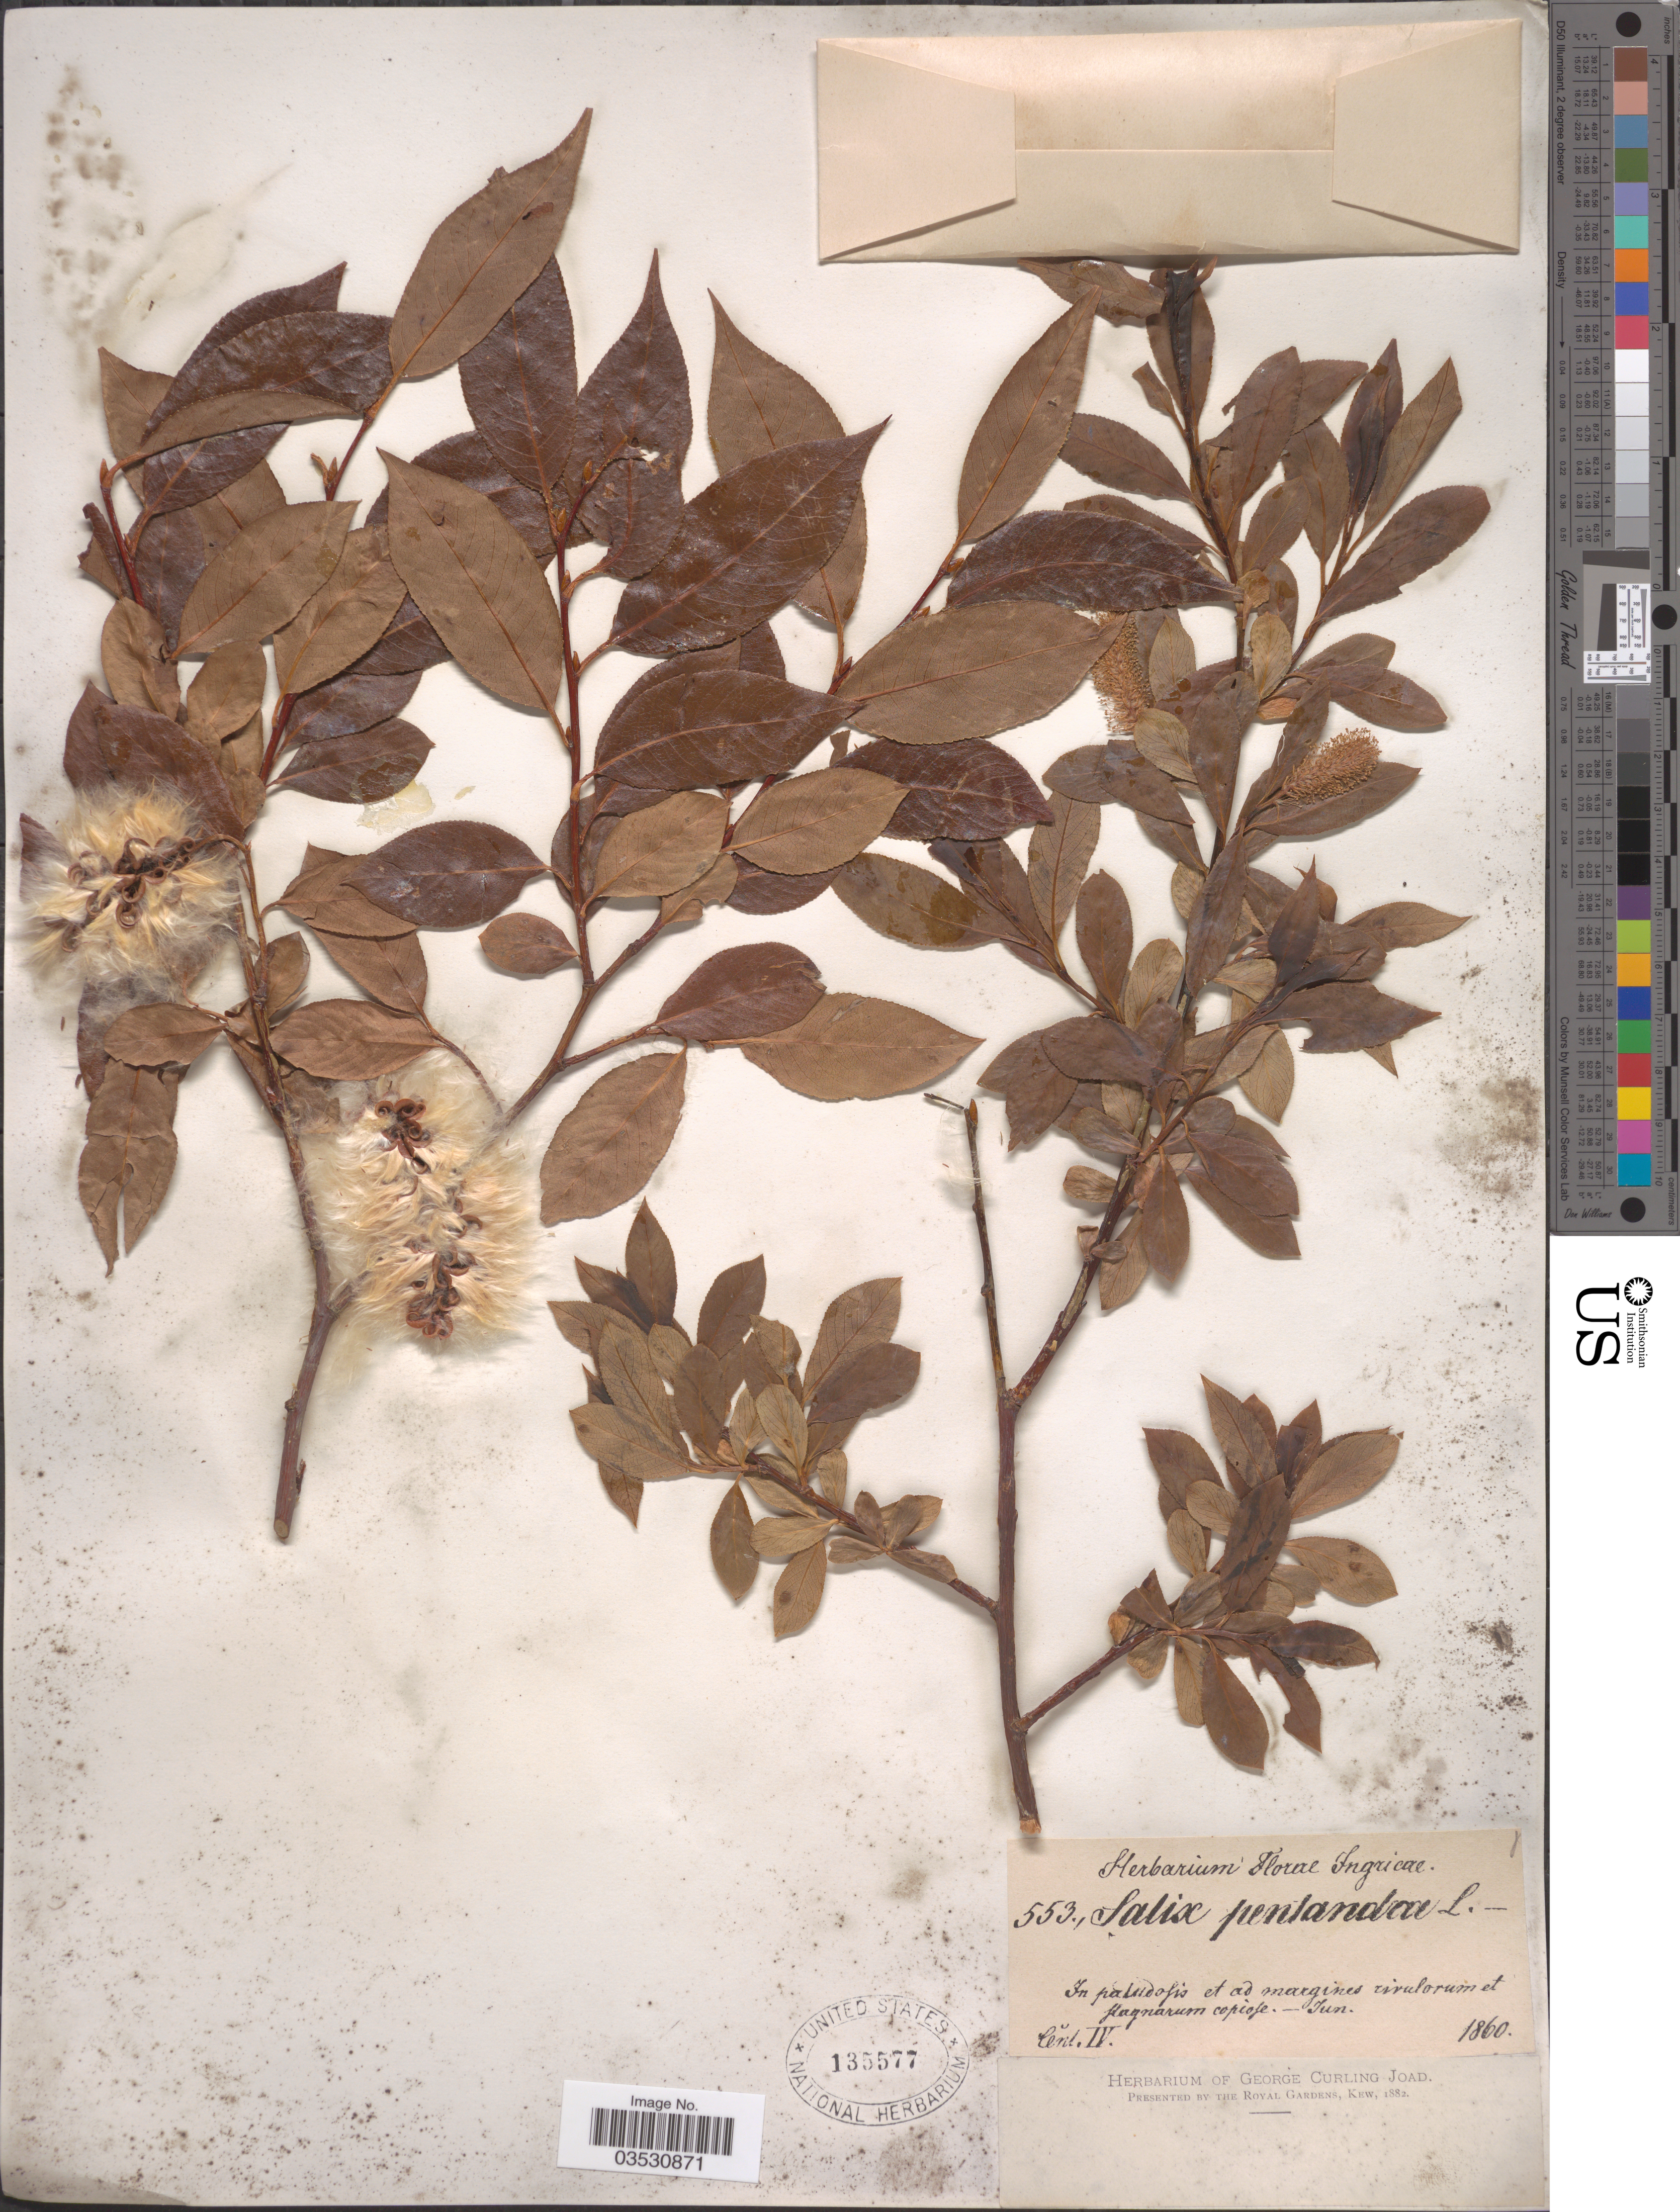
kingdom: Plantae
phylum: Tracheophyta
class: Magnoliopsida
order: Malpighiales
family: Salicaceae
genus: Salix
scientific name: Salix pentandra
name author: L.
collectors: ex herb. Florae Ingricae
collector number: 553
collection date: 1860-06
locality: In paludosis et ad margines rivulorum et flagnarum copiose.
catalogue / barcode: US 135577